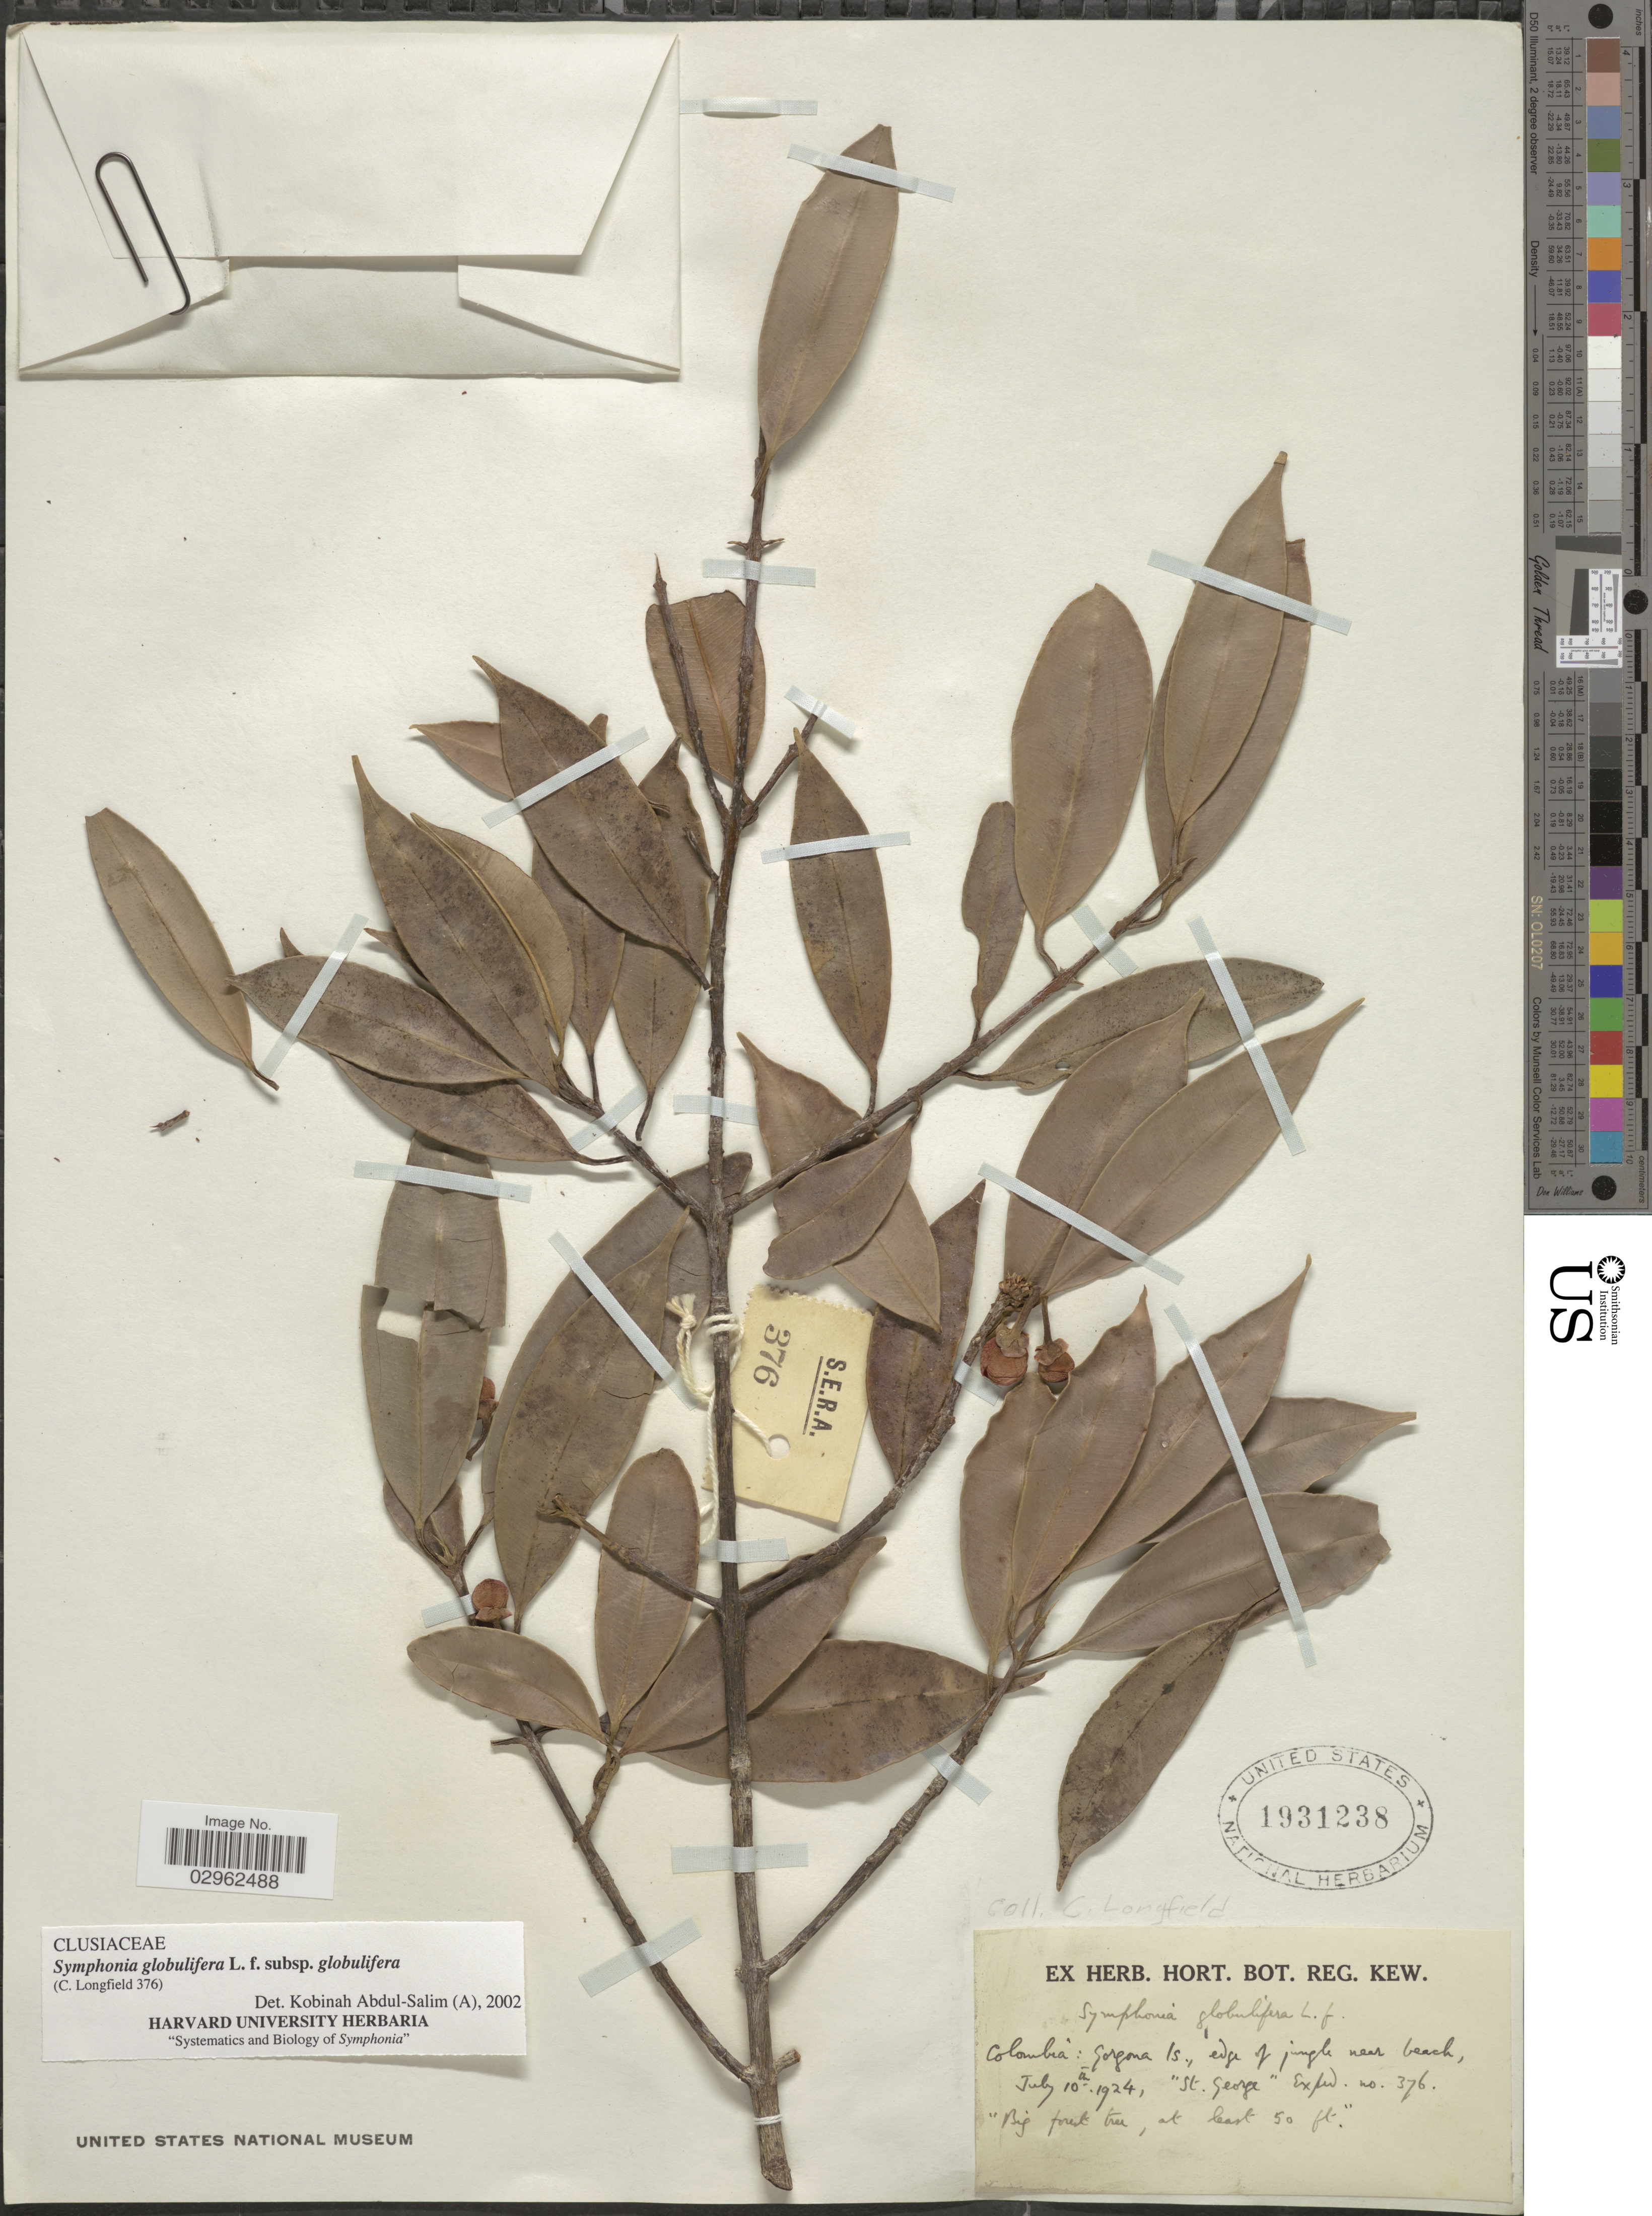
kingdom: Plantae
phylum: Tracheophyta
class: Magnoliopsida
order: Malpighiales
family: Clusiaceae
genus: Symphonia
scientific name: Symphonia globulifera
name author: L. f.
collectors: C. Longfield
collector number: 376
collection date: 1924-07-10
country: Colombia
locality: Gorgona Is,. edge of jungle near beach, "St. George" Exped.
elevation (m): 15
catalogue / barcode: US 1931238